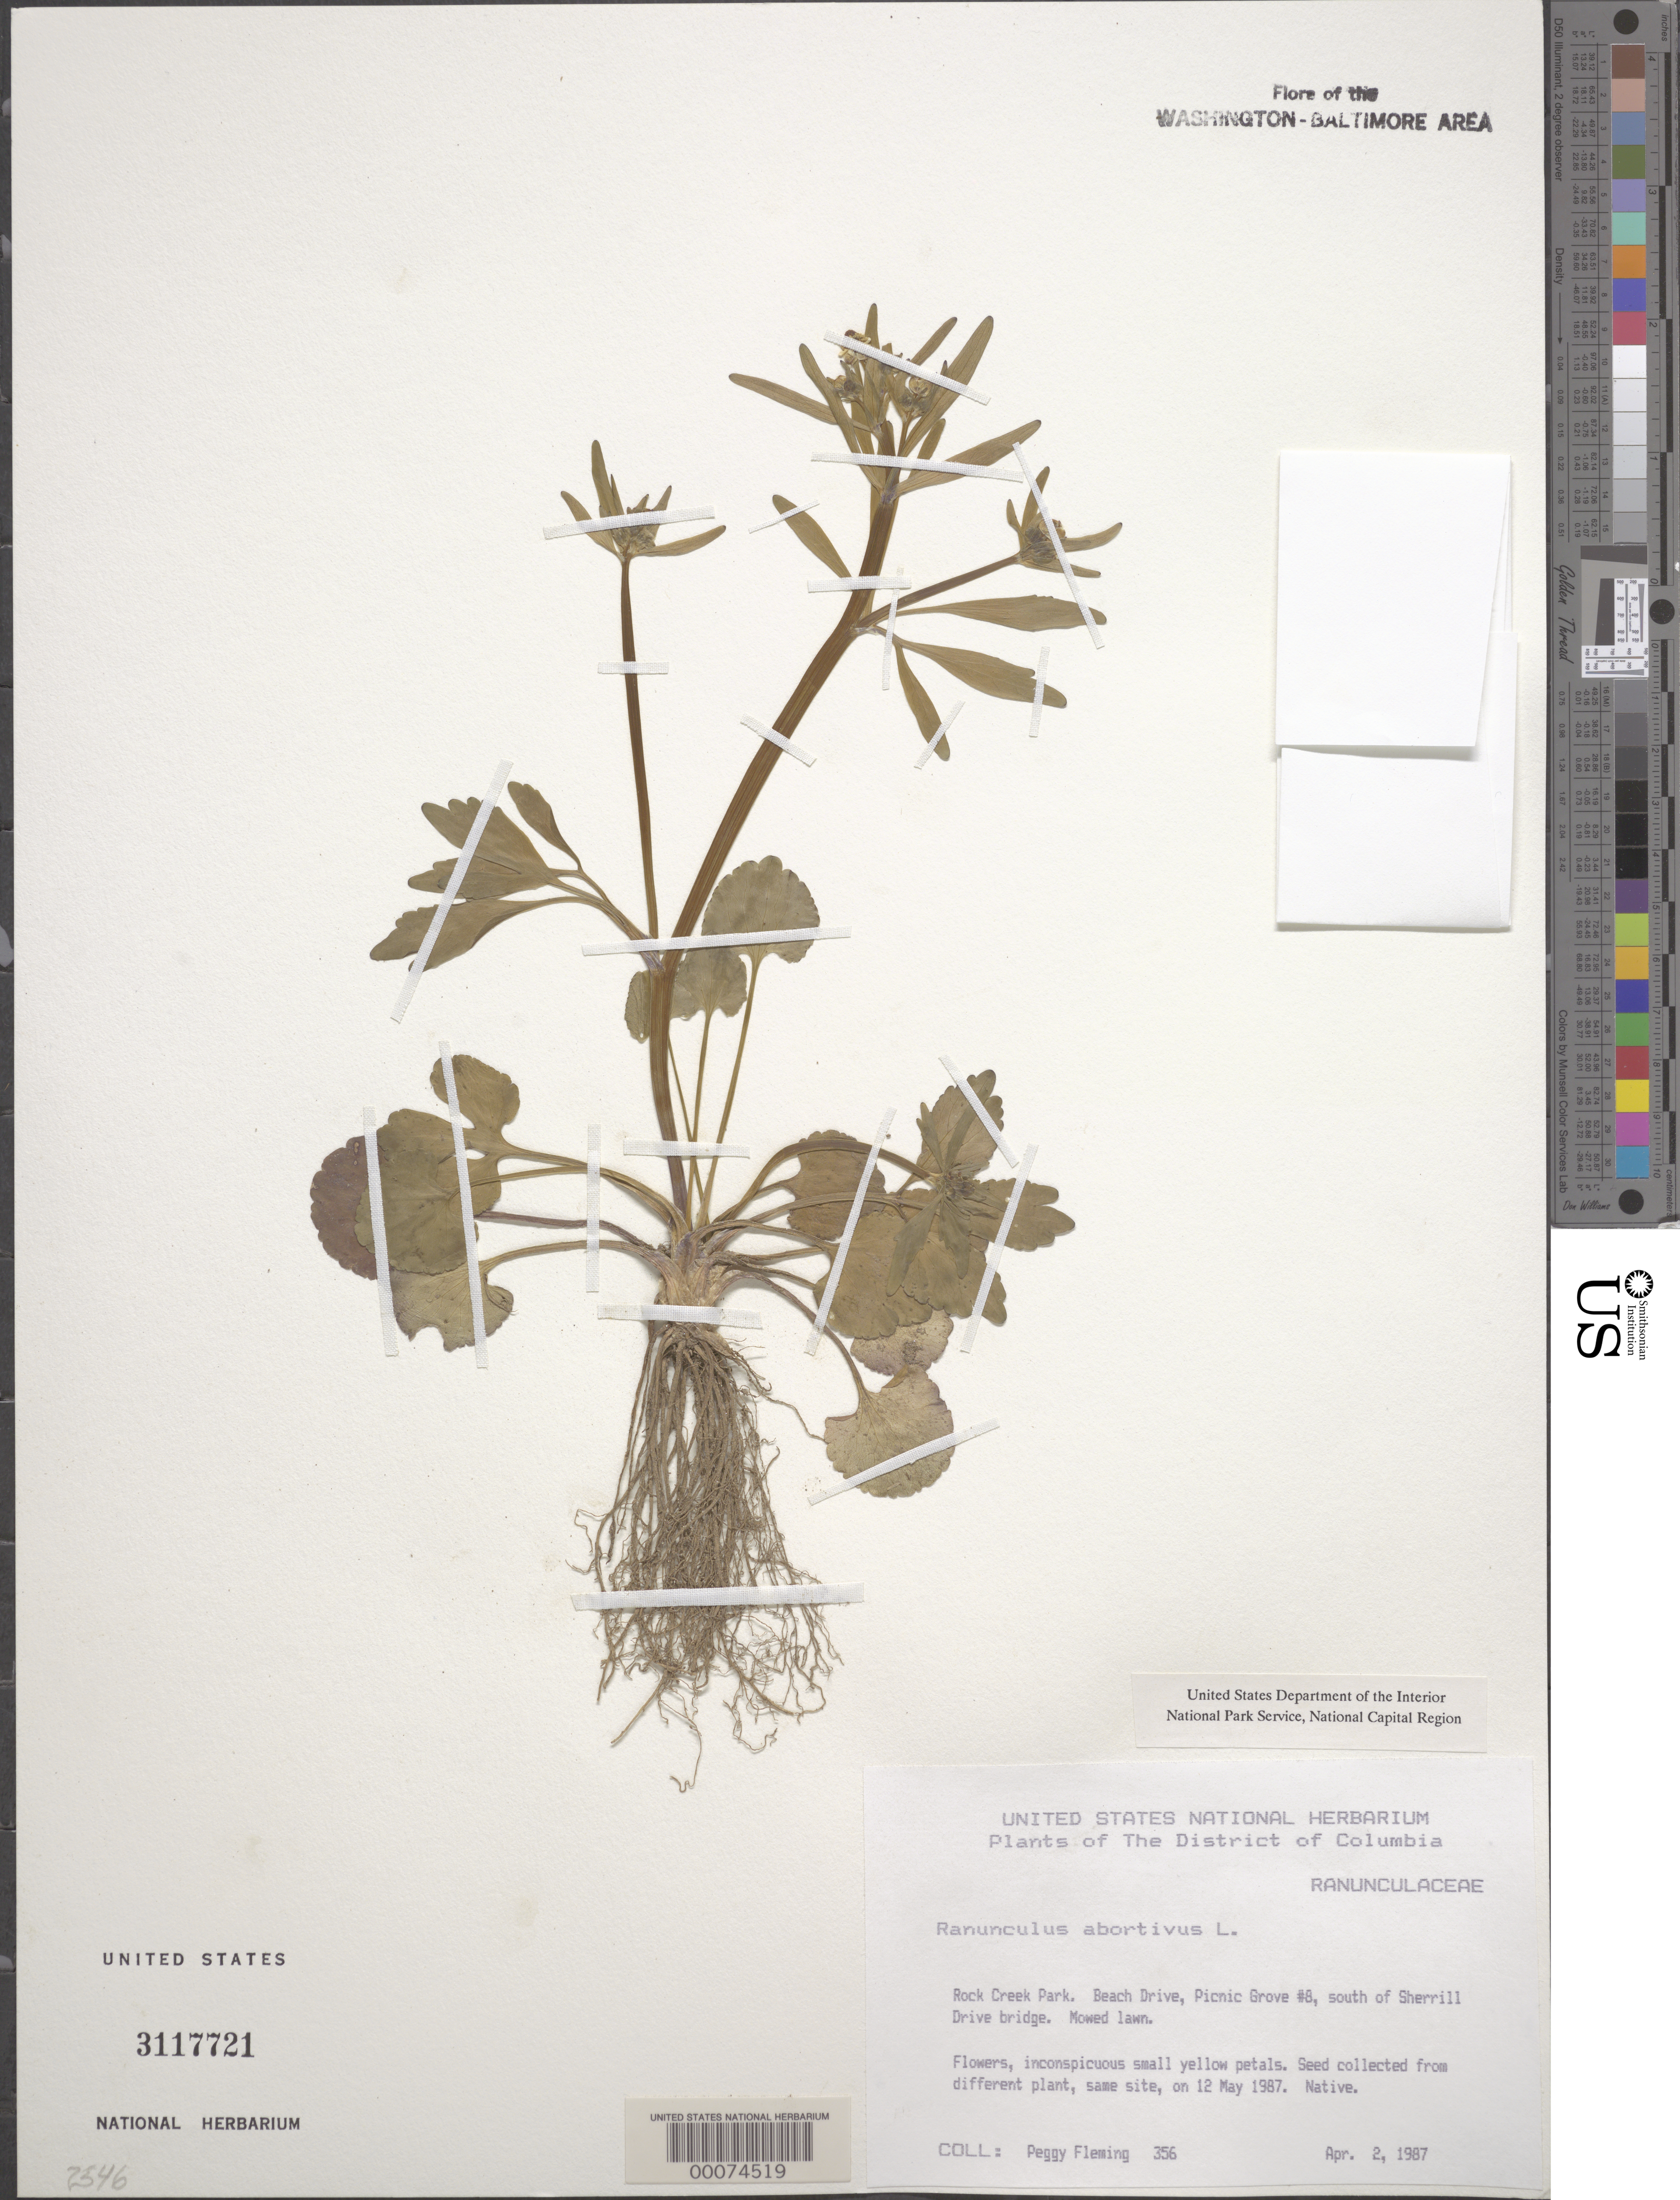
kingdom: Plantae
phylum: Tracheophyta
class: Magnoliopsida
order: Ranunculales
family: Ranunculaceae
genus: Ranunculus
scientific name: Ranunculus abortivus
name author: L.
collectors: P. Fleming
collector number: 356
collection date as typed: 02 Apr 1987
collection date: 1987-04-02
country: United States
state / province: District of Columbia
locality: Rock Creek Park. Beach Drive, Picnic Grove #8,south of Sherrill Drive Bridge. Rock Creek Park and Vicinity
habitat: Mowed lawn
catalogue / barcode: US 3117721